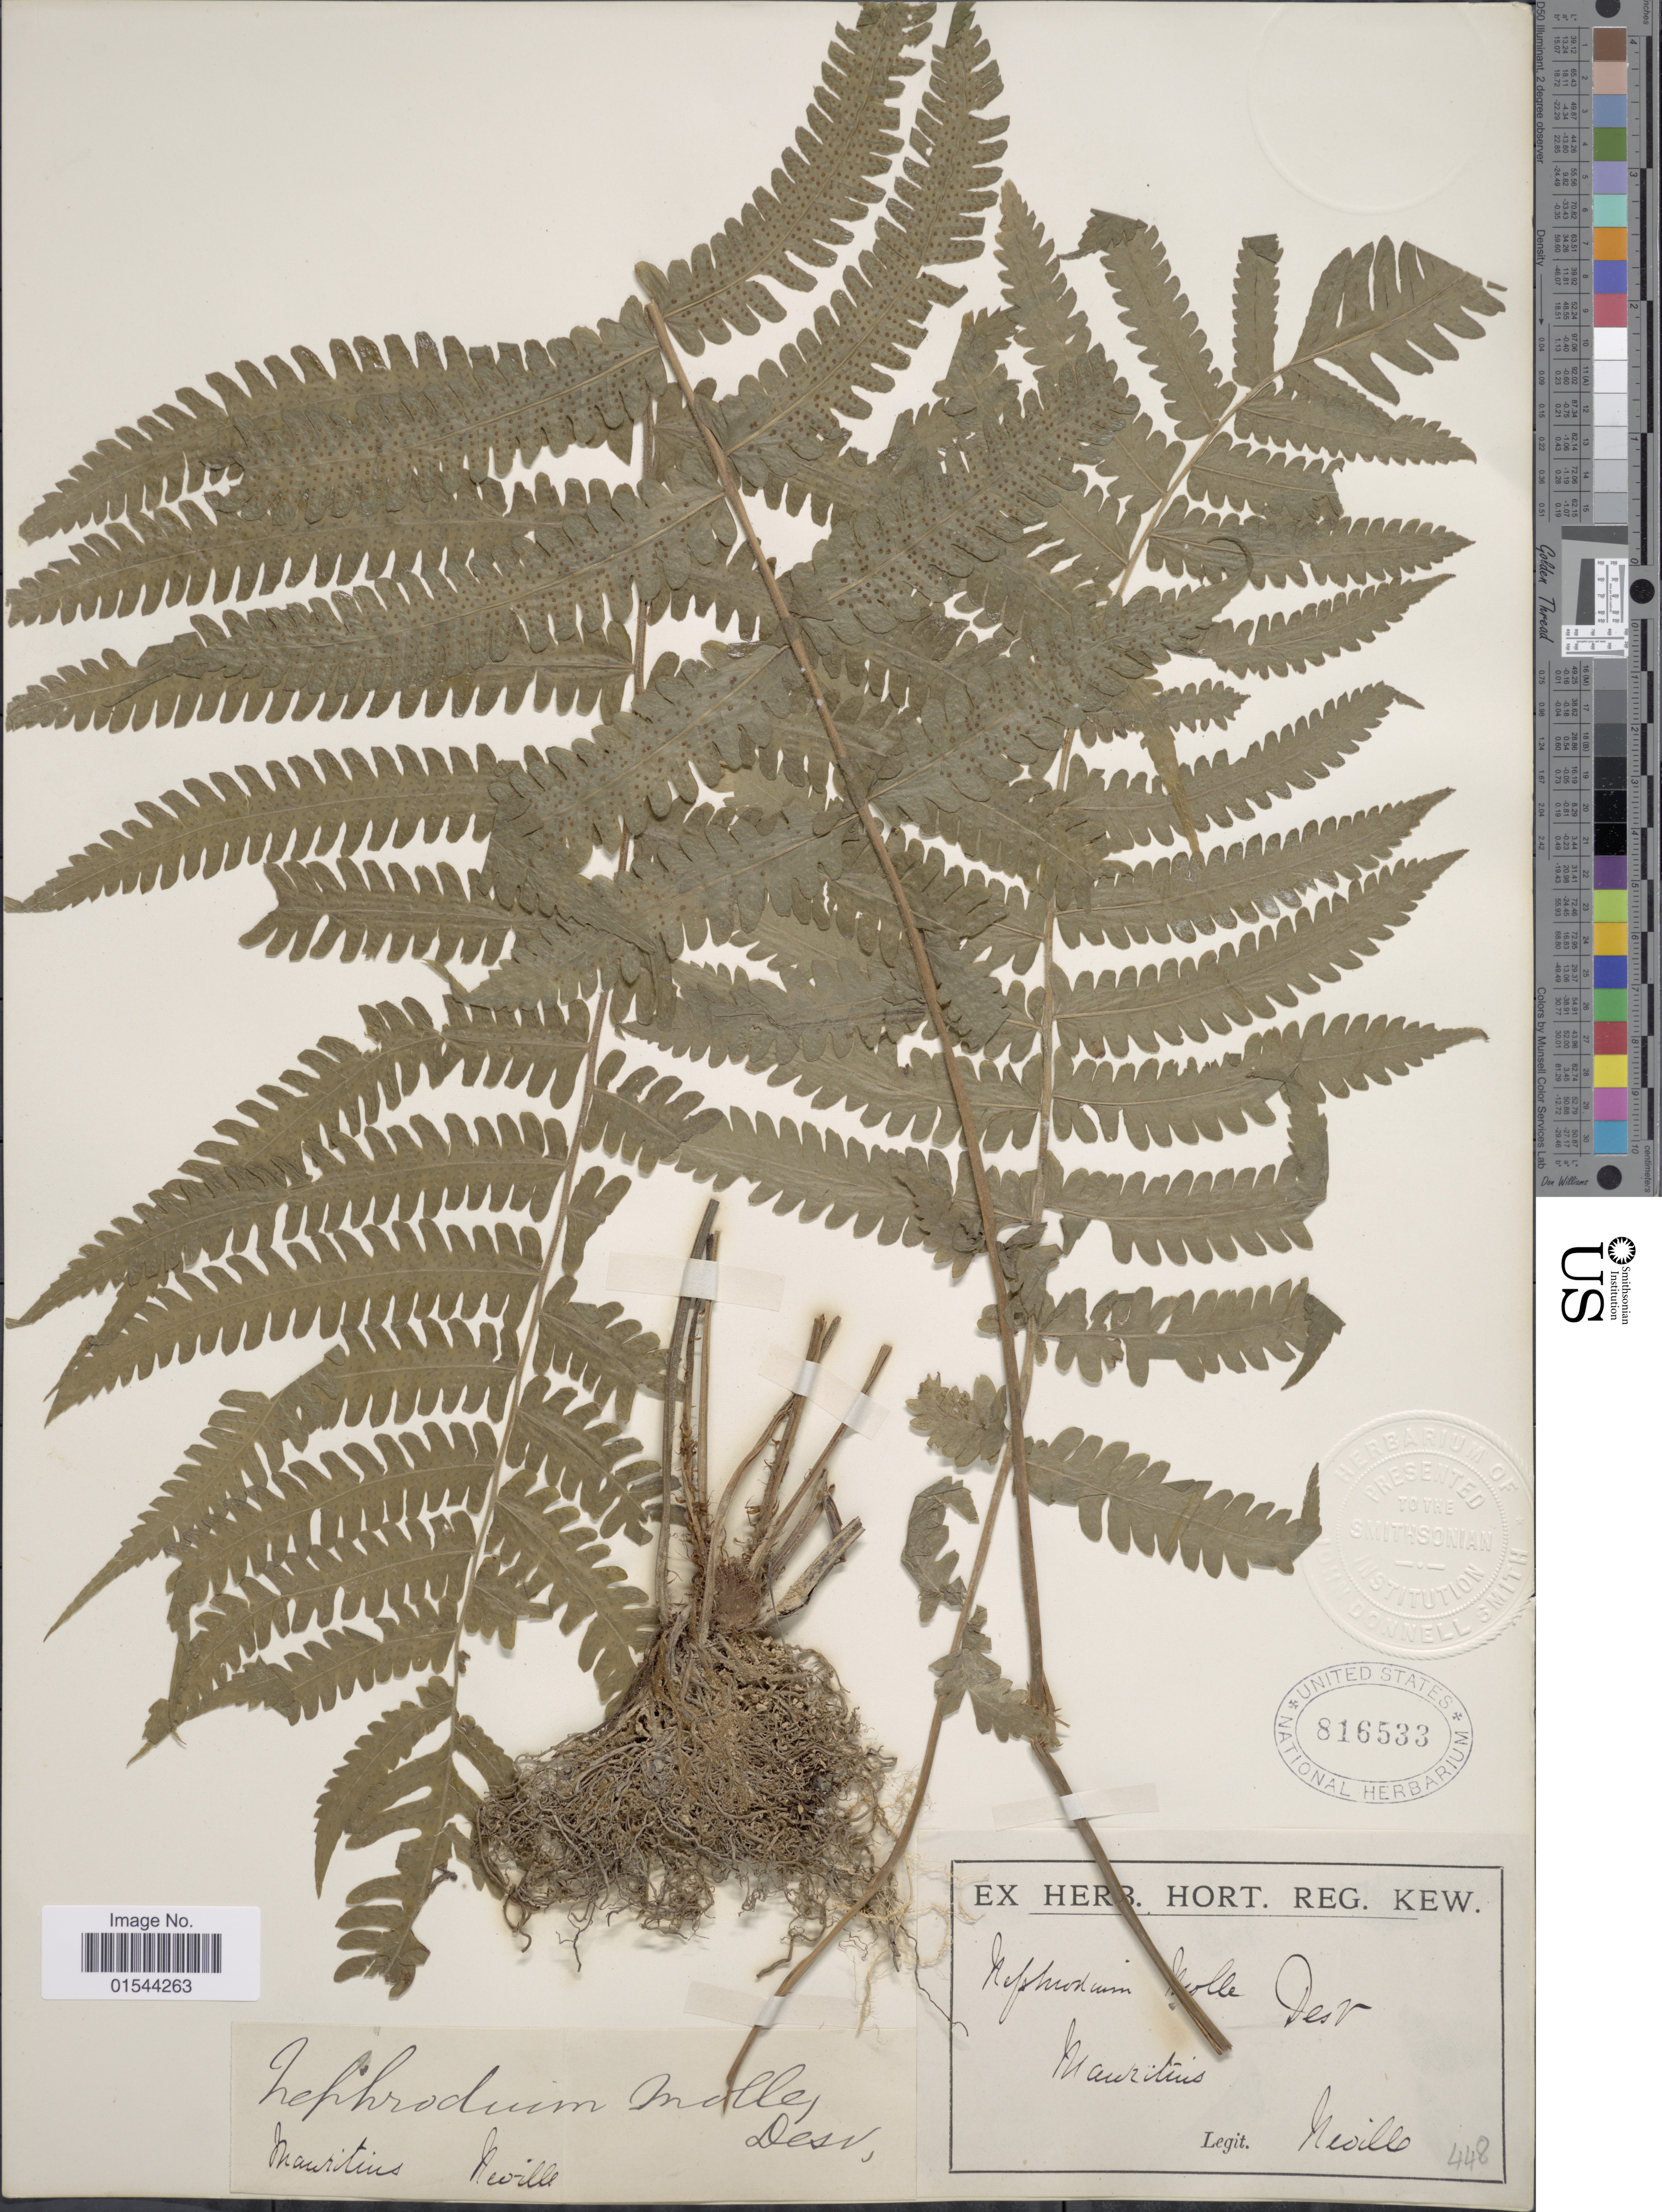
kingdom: Plantae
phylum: Tracheophyta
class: Polypodiopsida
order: Polypodiales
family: Thelypteridaceae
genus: Christella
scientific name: Christella hispidula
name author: (Decne.) Holttum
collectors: Neville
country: Mauritius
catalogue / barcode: US 816533